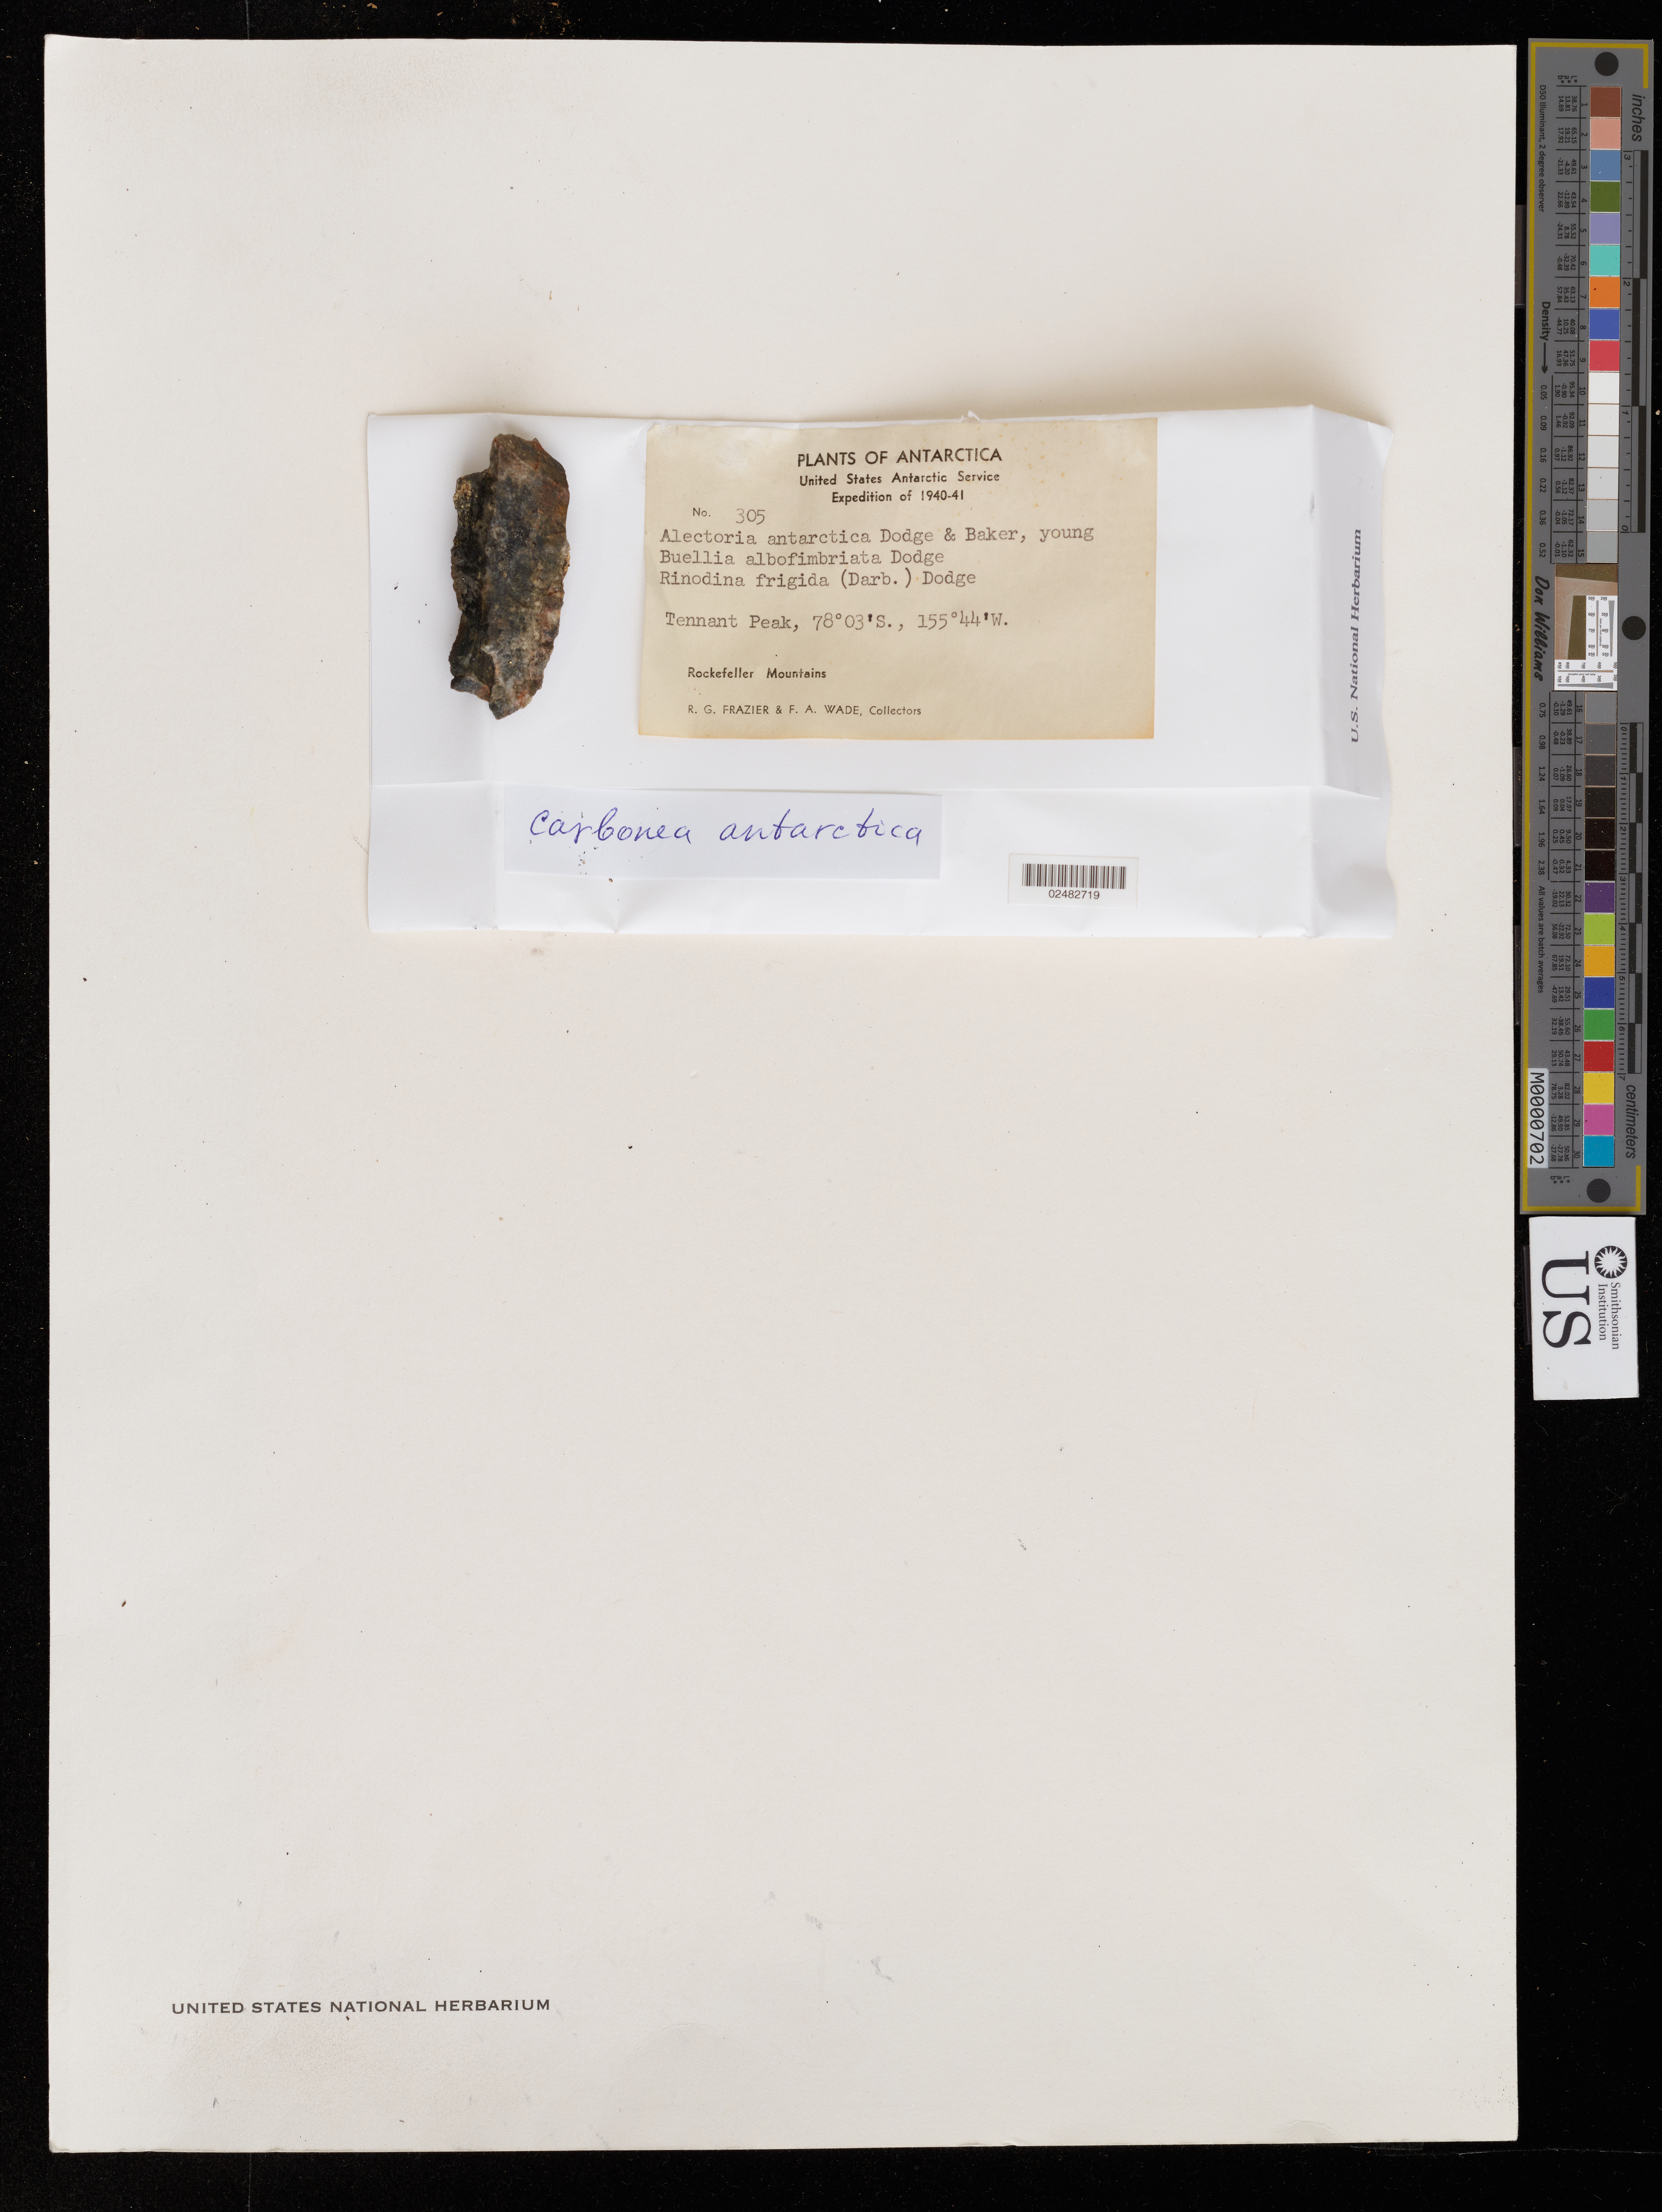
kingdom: Fungi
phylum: Ascomycota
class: Lecanoromycetes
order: Lecanorales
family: Lecanoraceae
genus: Carbonea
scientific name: Carbonea antarctica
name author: (C.W. Dodge & G.E. Baker) D. Hawksw. & Iturr.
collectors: R. Frazier & F. A. Wade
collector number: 305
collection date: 1940-12-11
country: Antarctica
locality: Tennant Peak, Rockefeller Mt.